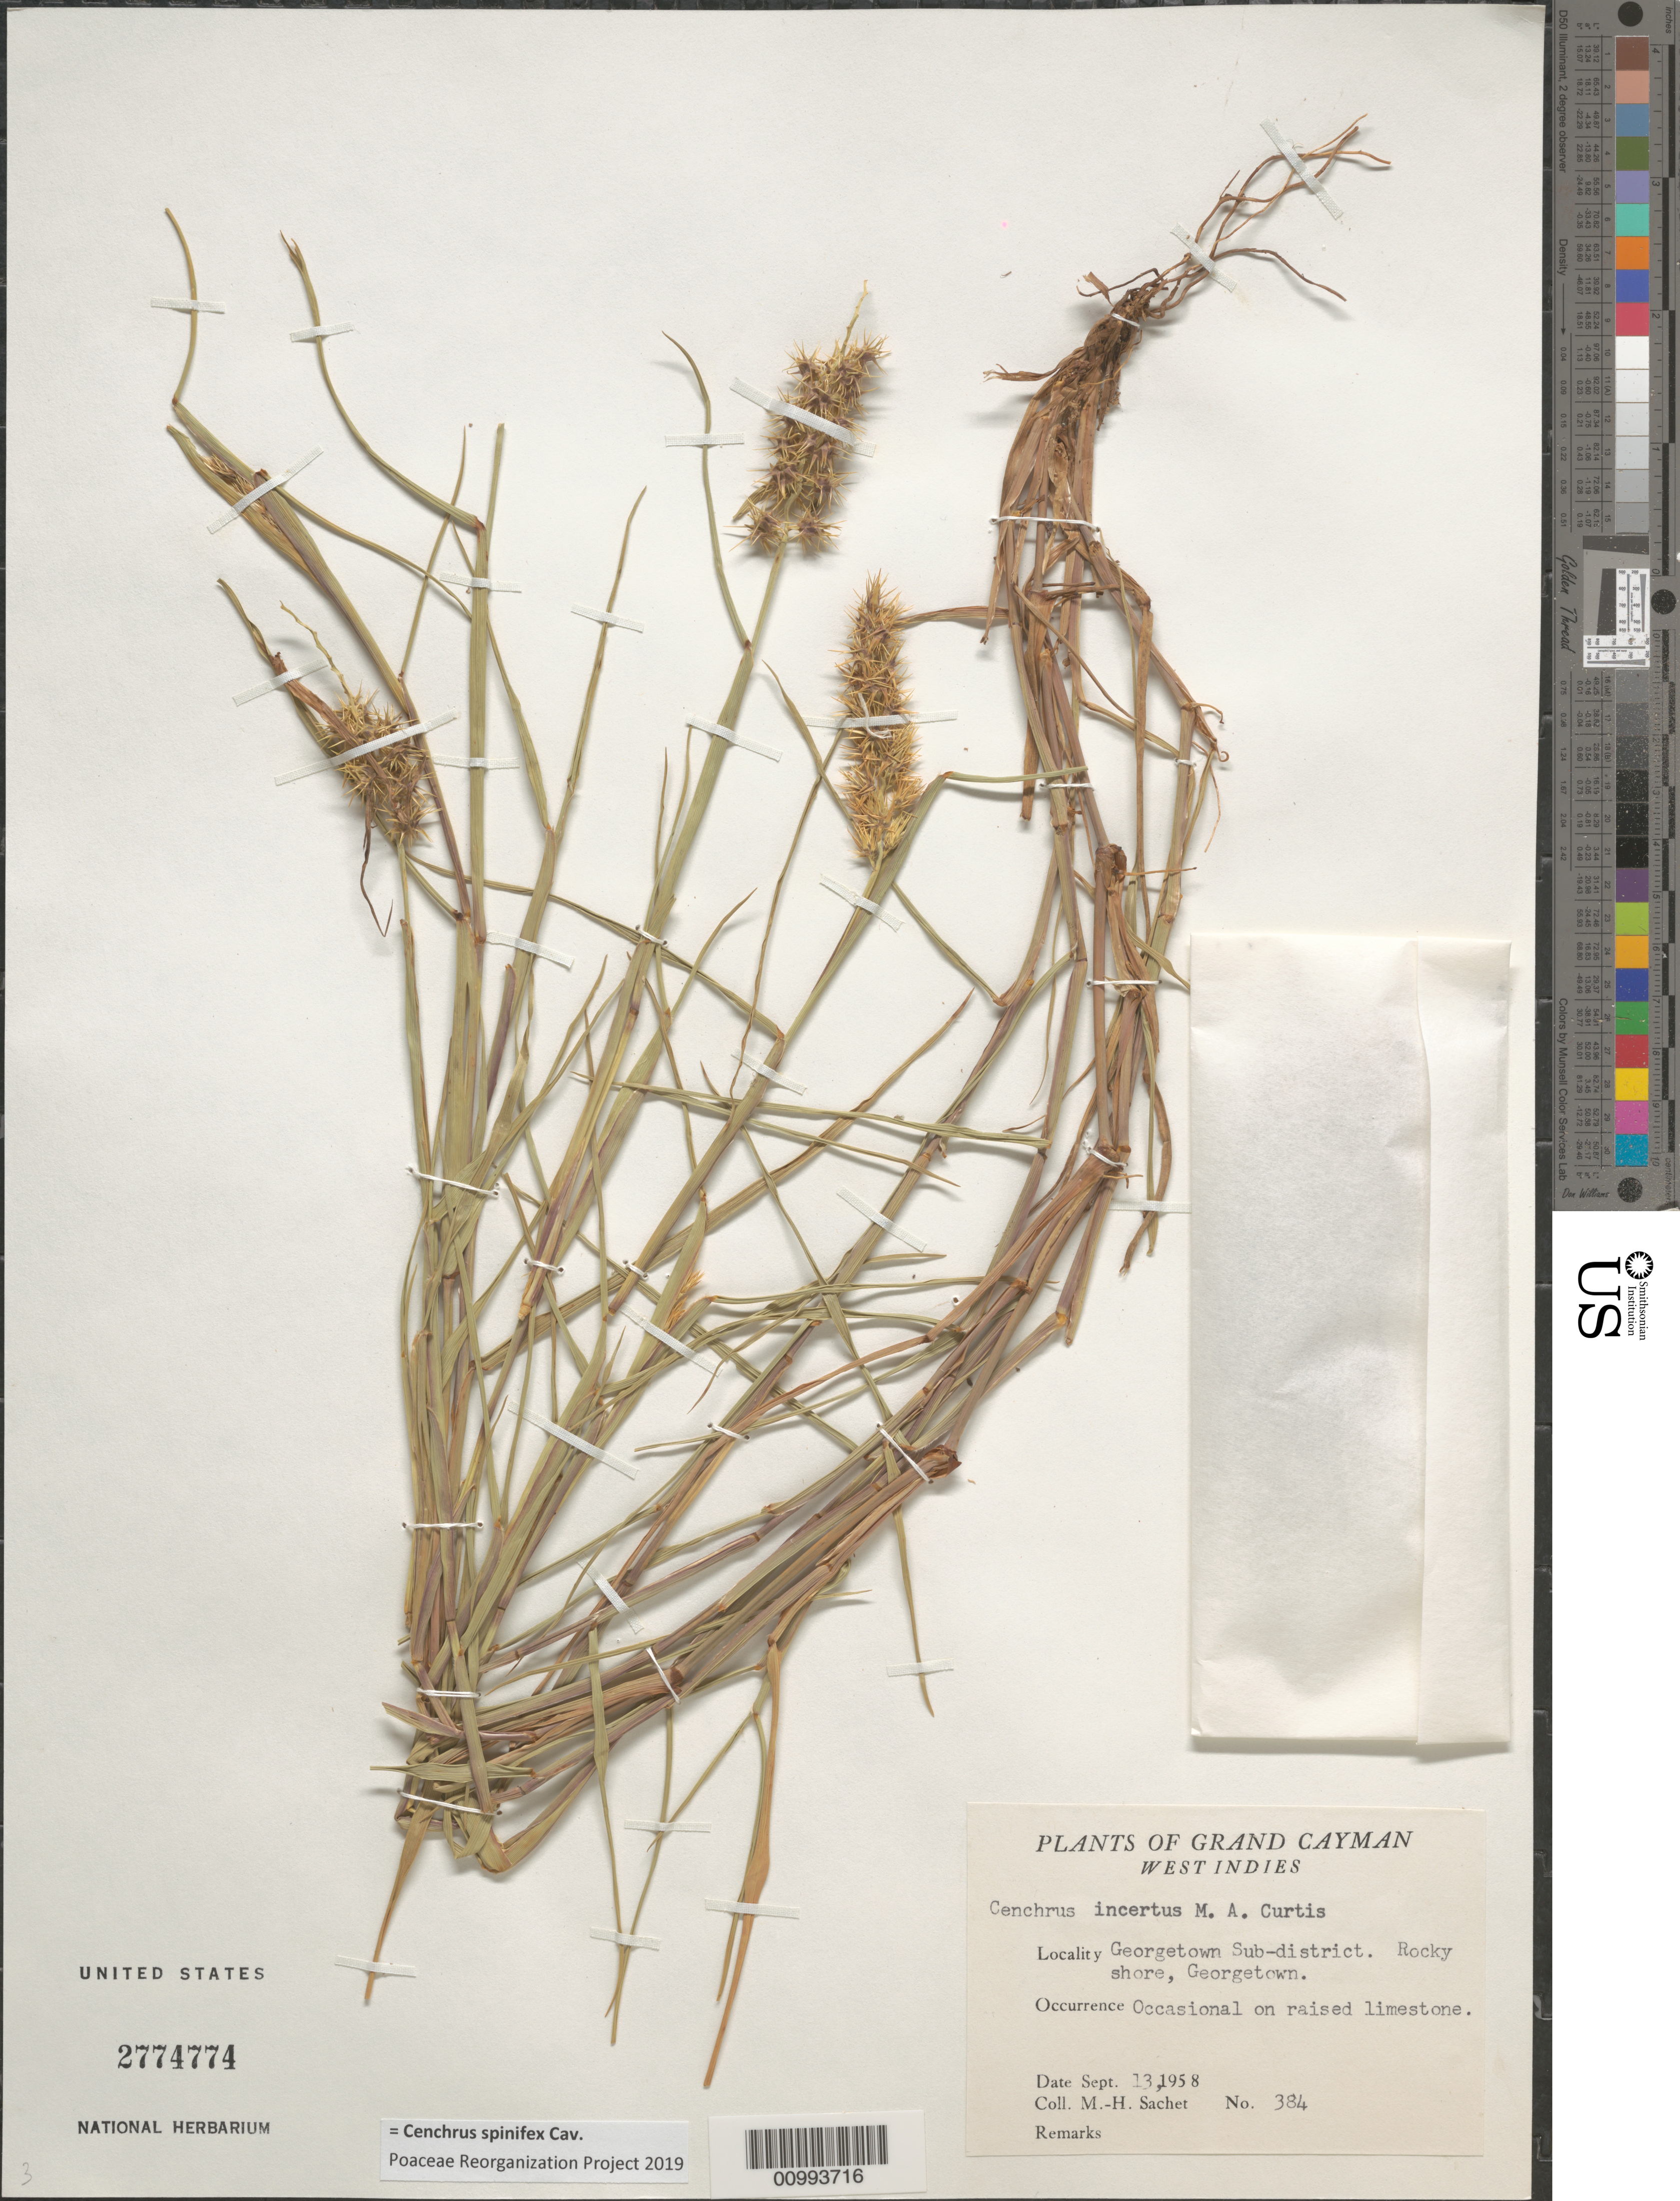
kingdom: Plantae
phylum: Tracheophyta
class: Liliopsida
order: Poales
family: Poaceae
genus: Cenchrus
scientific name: Cenchrus spinifex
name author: Cav.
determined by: Poaceae Reorganization Project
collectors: M.-H. Sachet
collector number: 384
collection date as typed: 13 Sep 1958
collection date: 1958-09-13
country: Cayman Islands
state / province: Georgetown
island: Grand Cayman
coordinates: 0 N, 0 E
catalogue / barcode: US 2774774